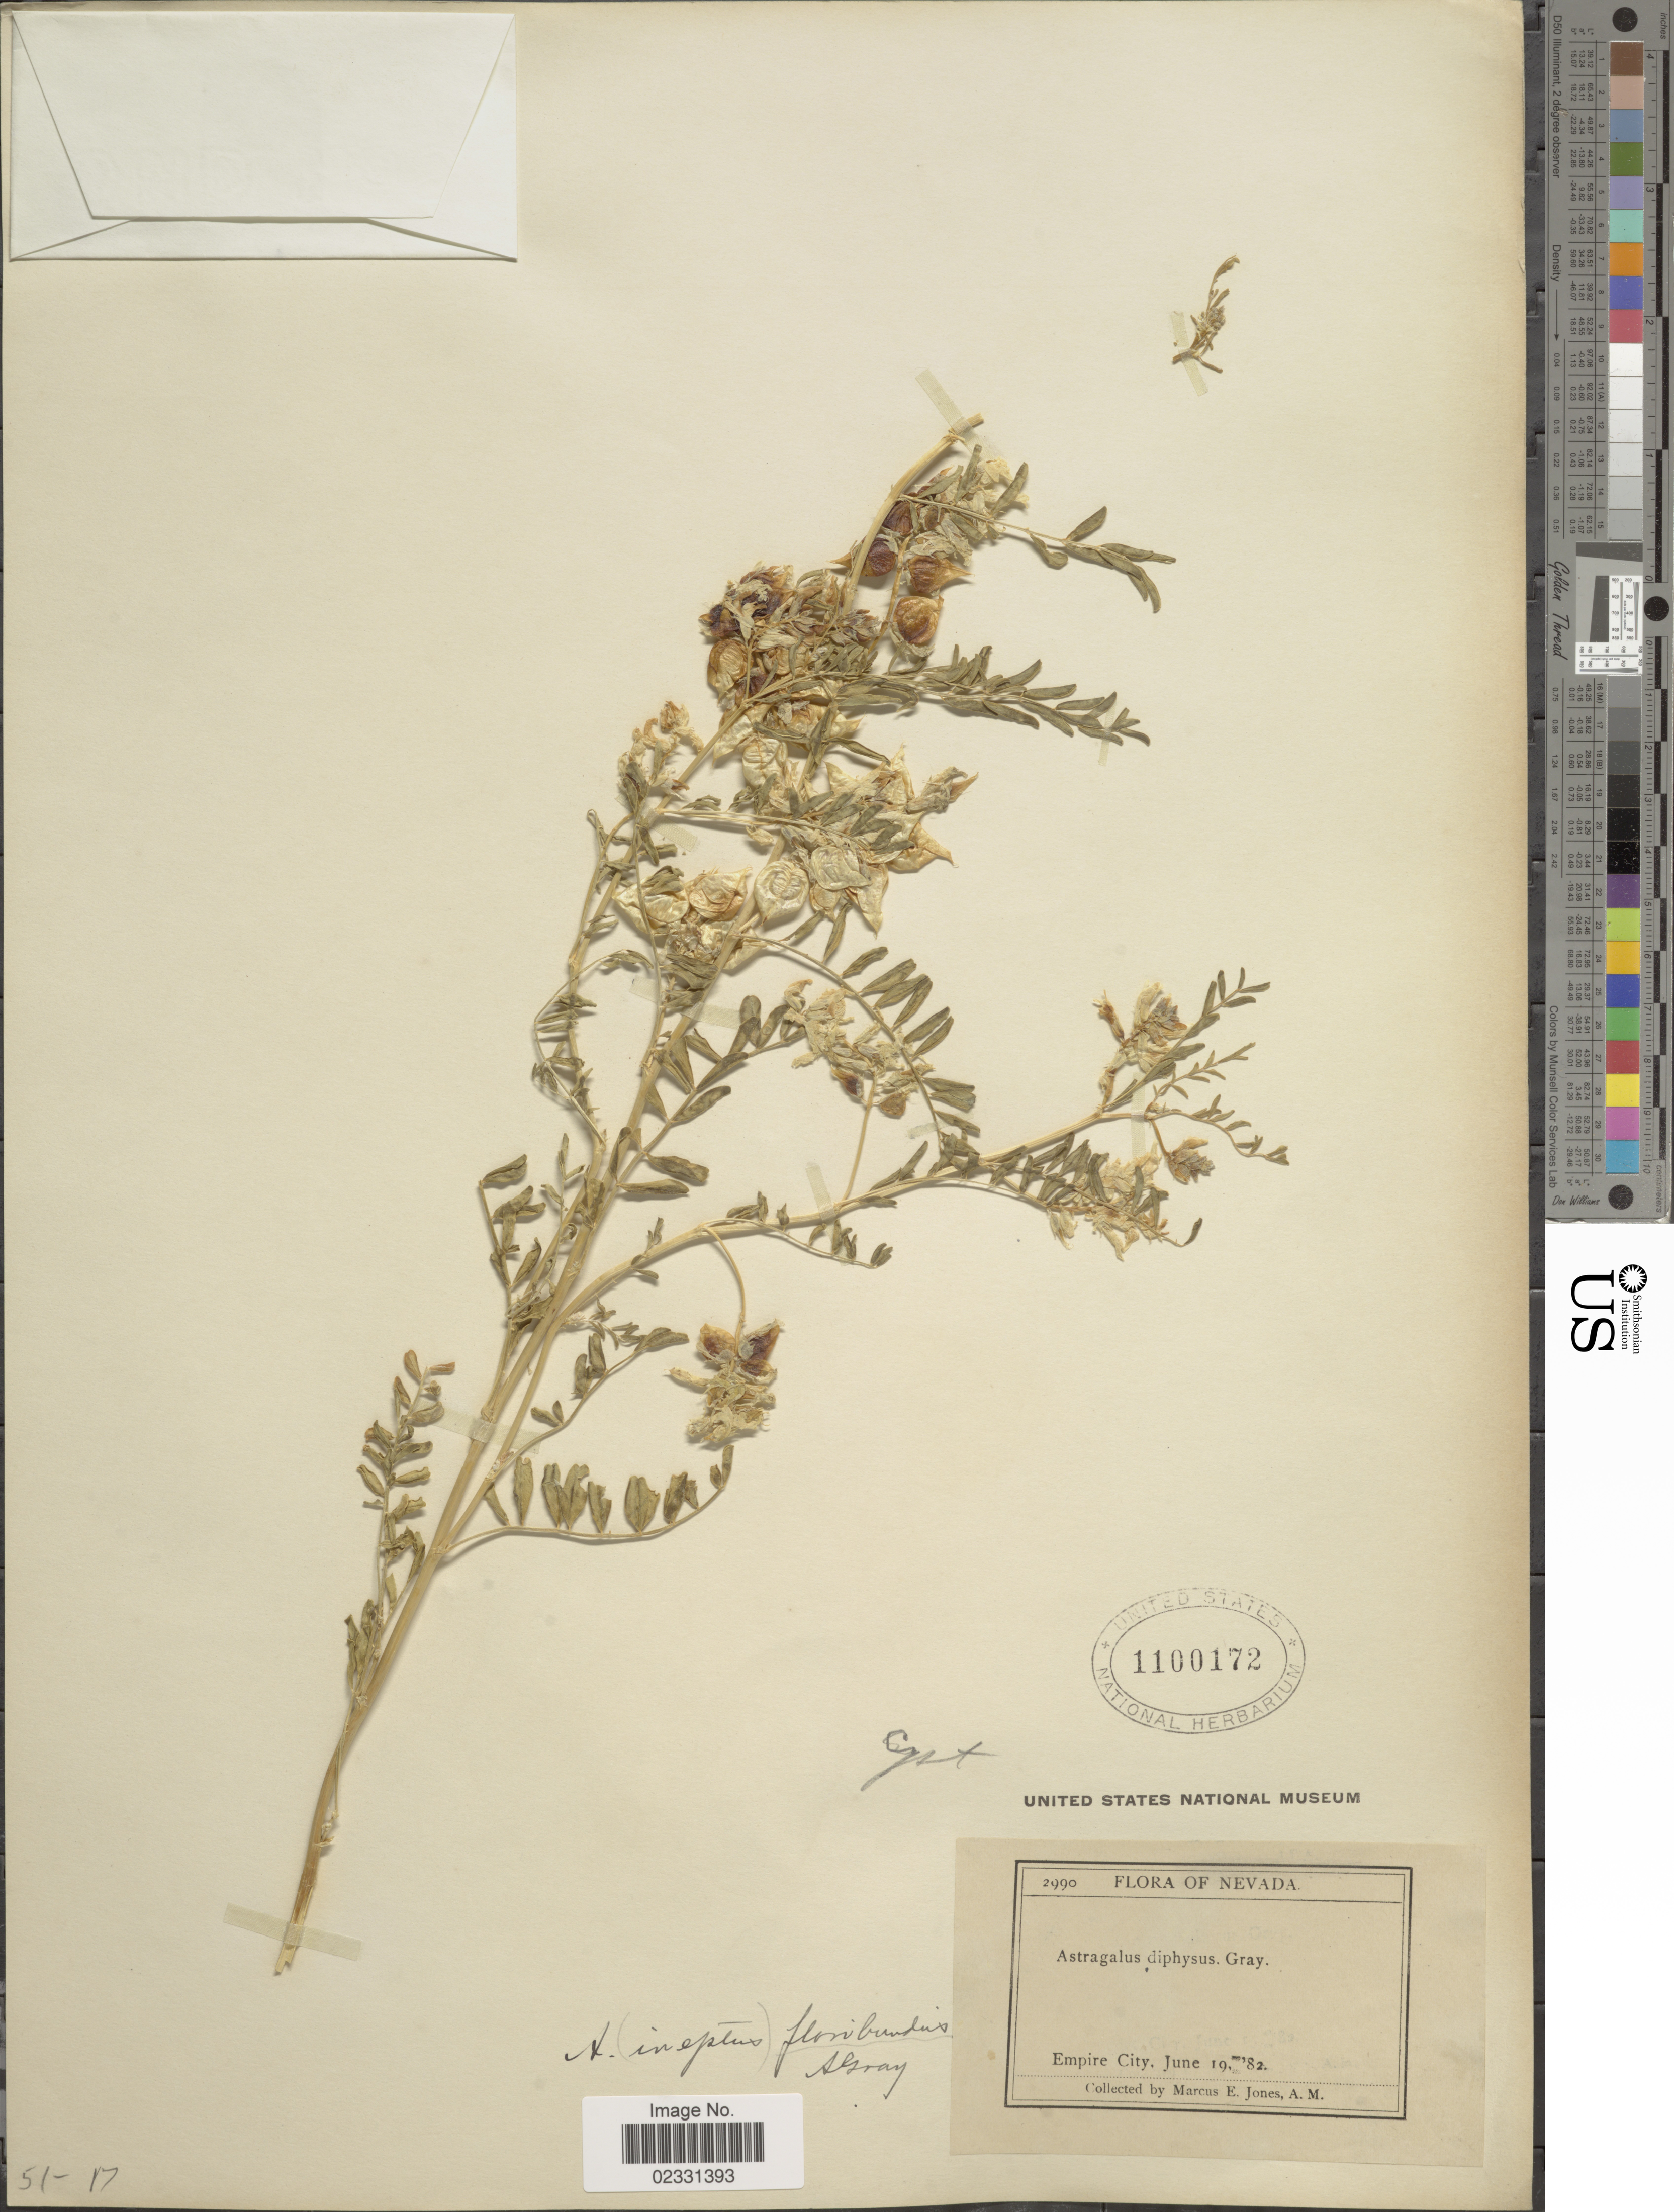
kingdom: Plantae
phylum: Tracheophyta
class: Magnoliopsida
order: Fabales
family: Fabaceae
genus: Astragalus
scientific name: Astragalus floribundus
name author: Pall.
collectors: M. E. Jones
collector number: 2990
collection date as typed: Transcribed d/m/y: 19/6/82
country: United States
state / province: Nevada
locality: Empire City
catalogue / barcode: US 1100172